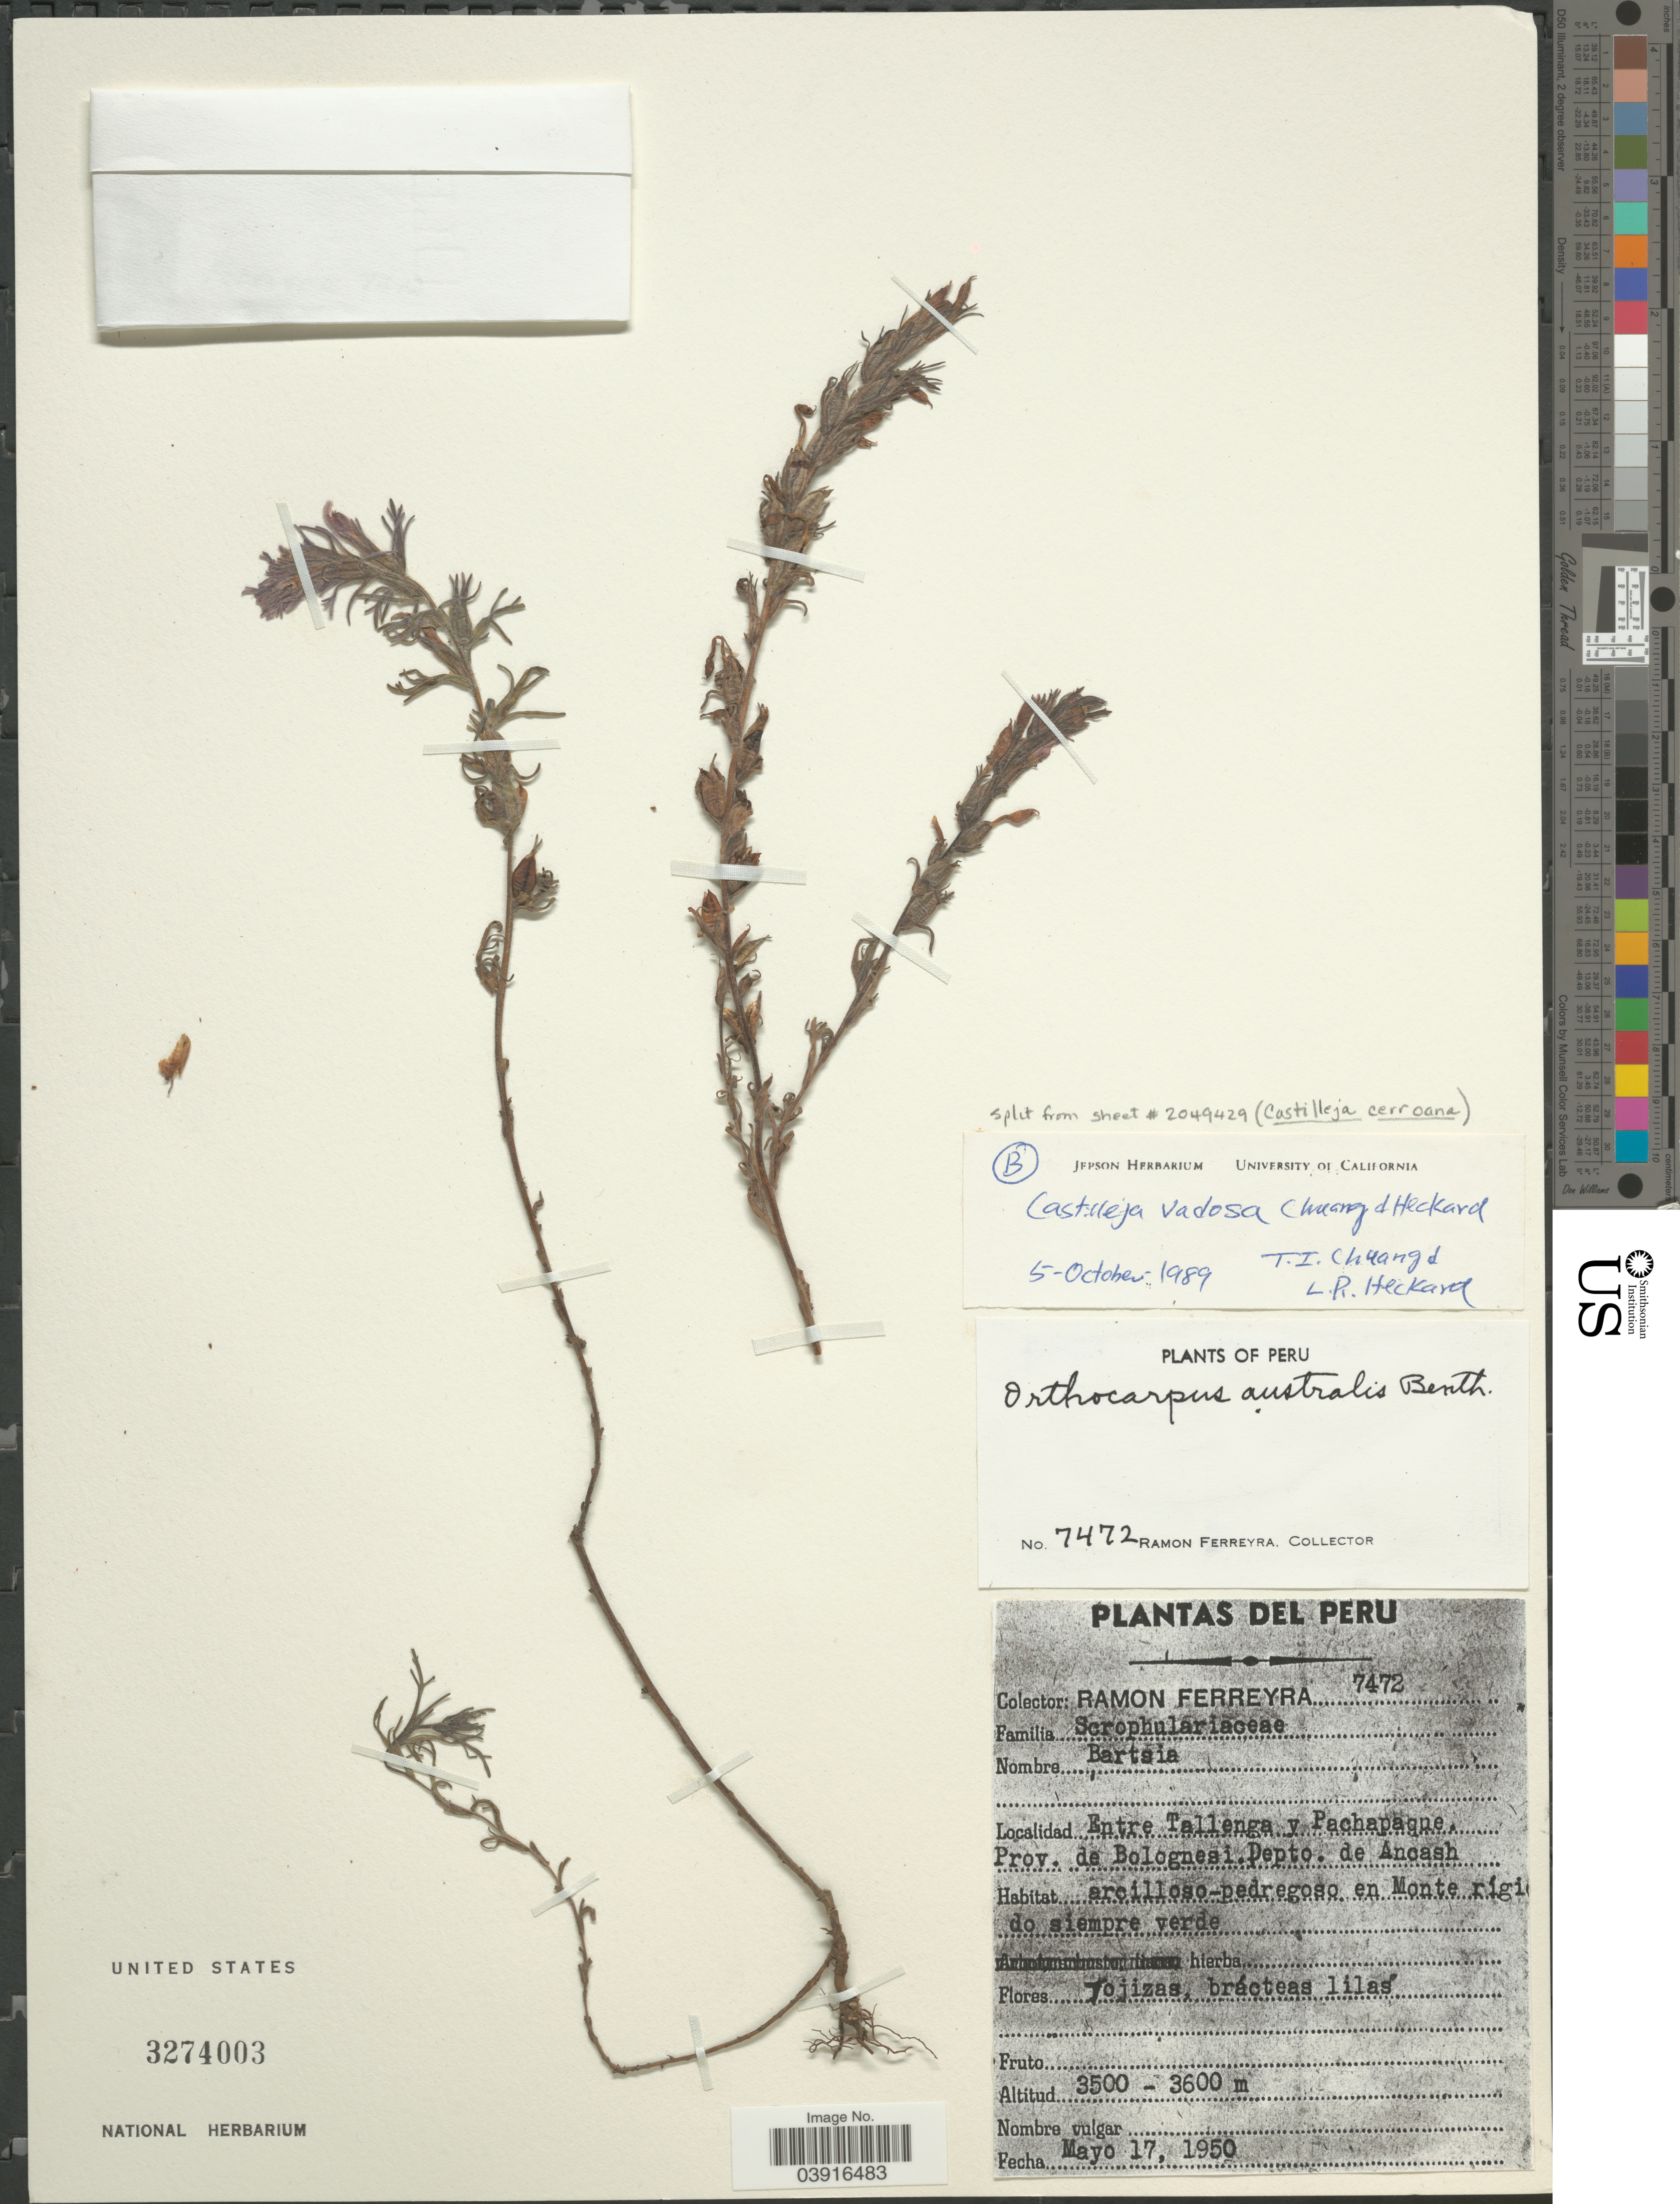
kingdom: Plantae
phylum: Tracheophyta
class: Magnoliopsida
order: Lamiales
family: Orobanchaceae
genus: Castilleja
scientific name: Castilleja vadosa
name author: T.I. Chuang & Heckard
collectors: R. A. Ferreyra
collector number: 7472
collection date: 1950-05-17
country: Peru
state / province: Ancash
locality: Entre Tallenga y Pachapaque. Prov. de Bolognesi.Depto. de Ancash.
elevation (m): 3500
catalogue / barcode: US 3274003